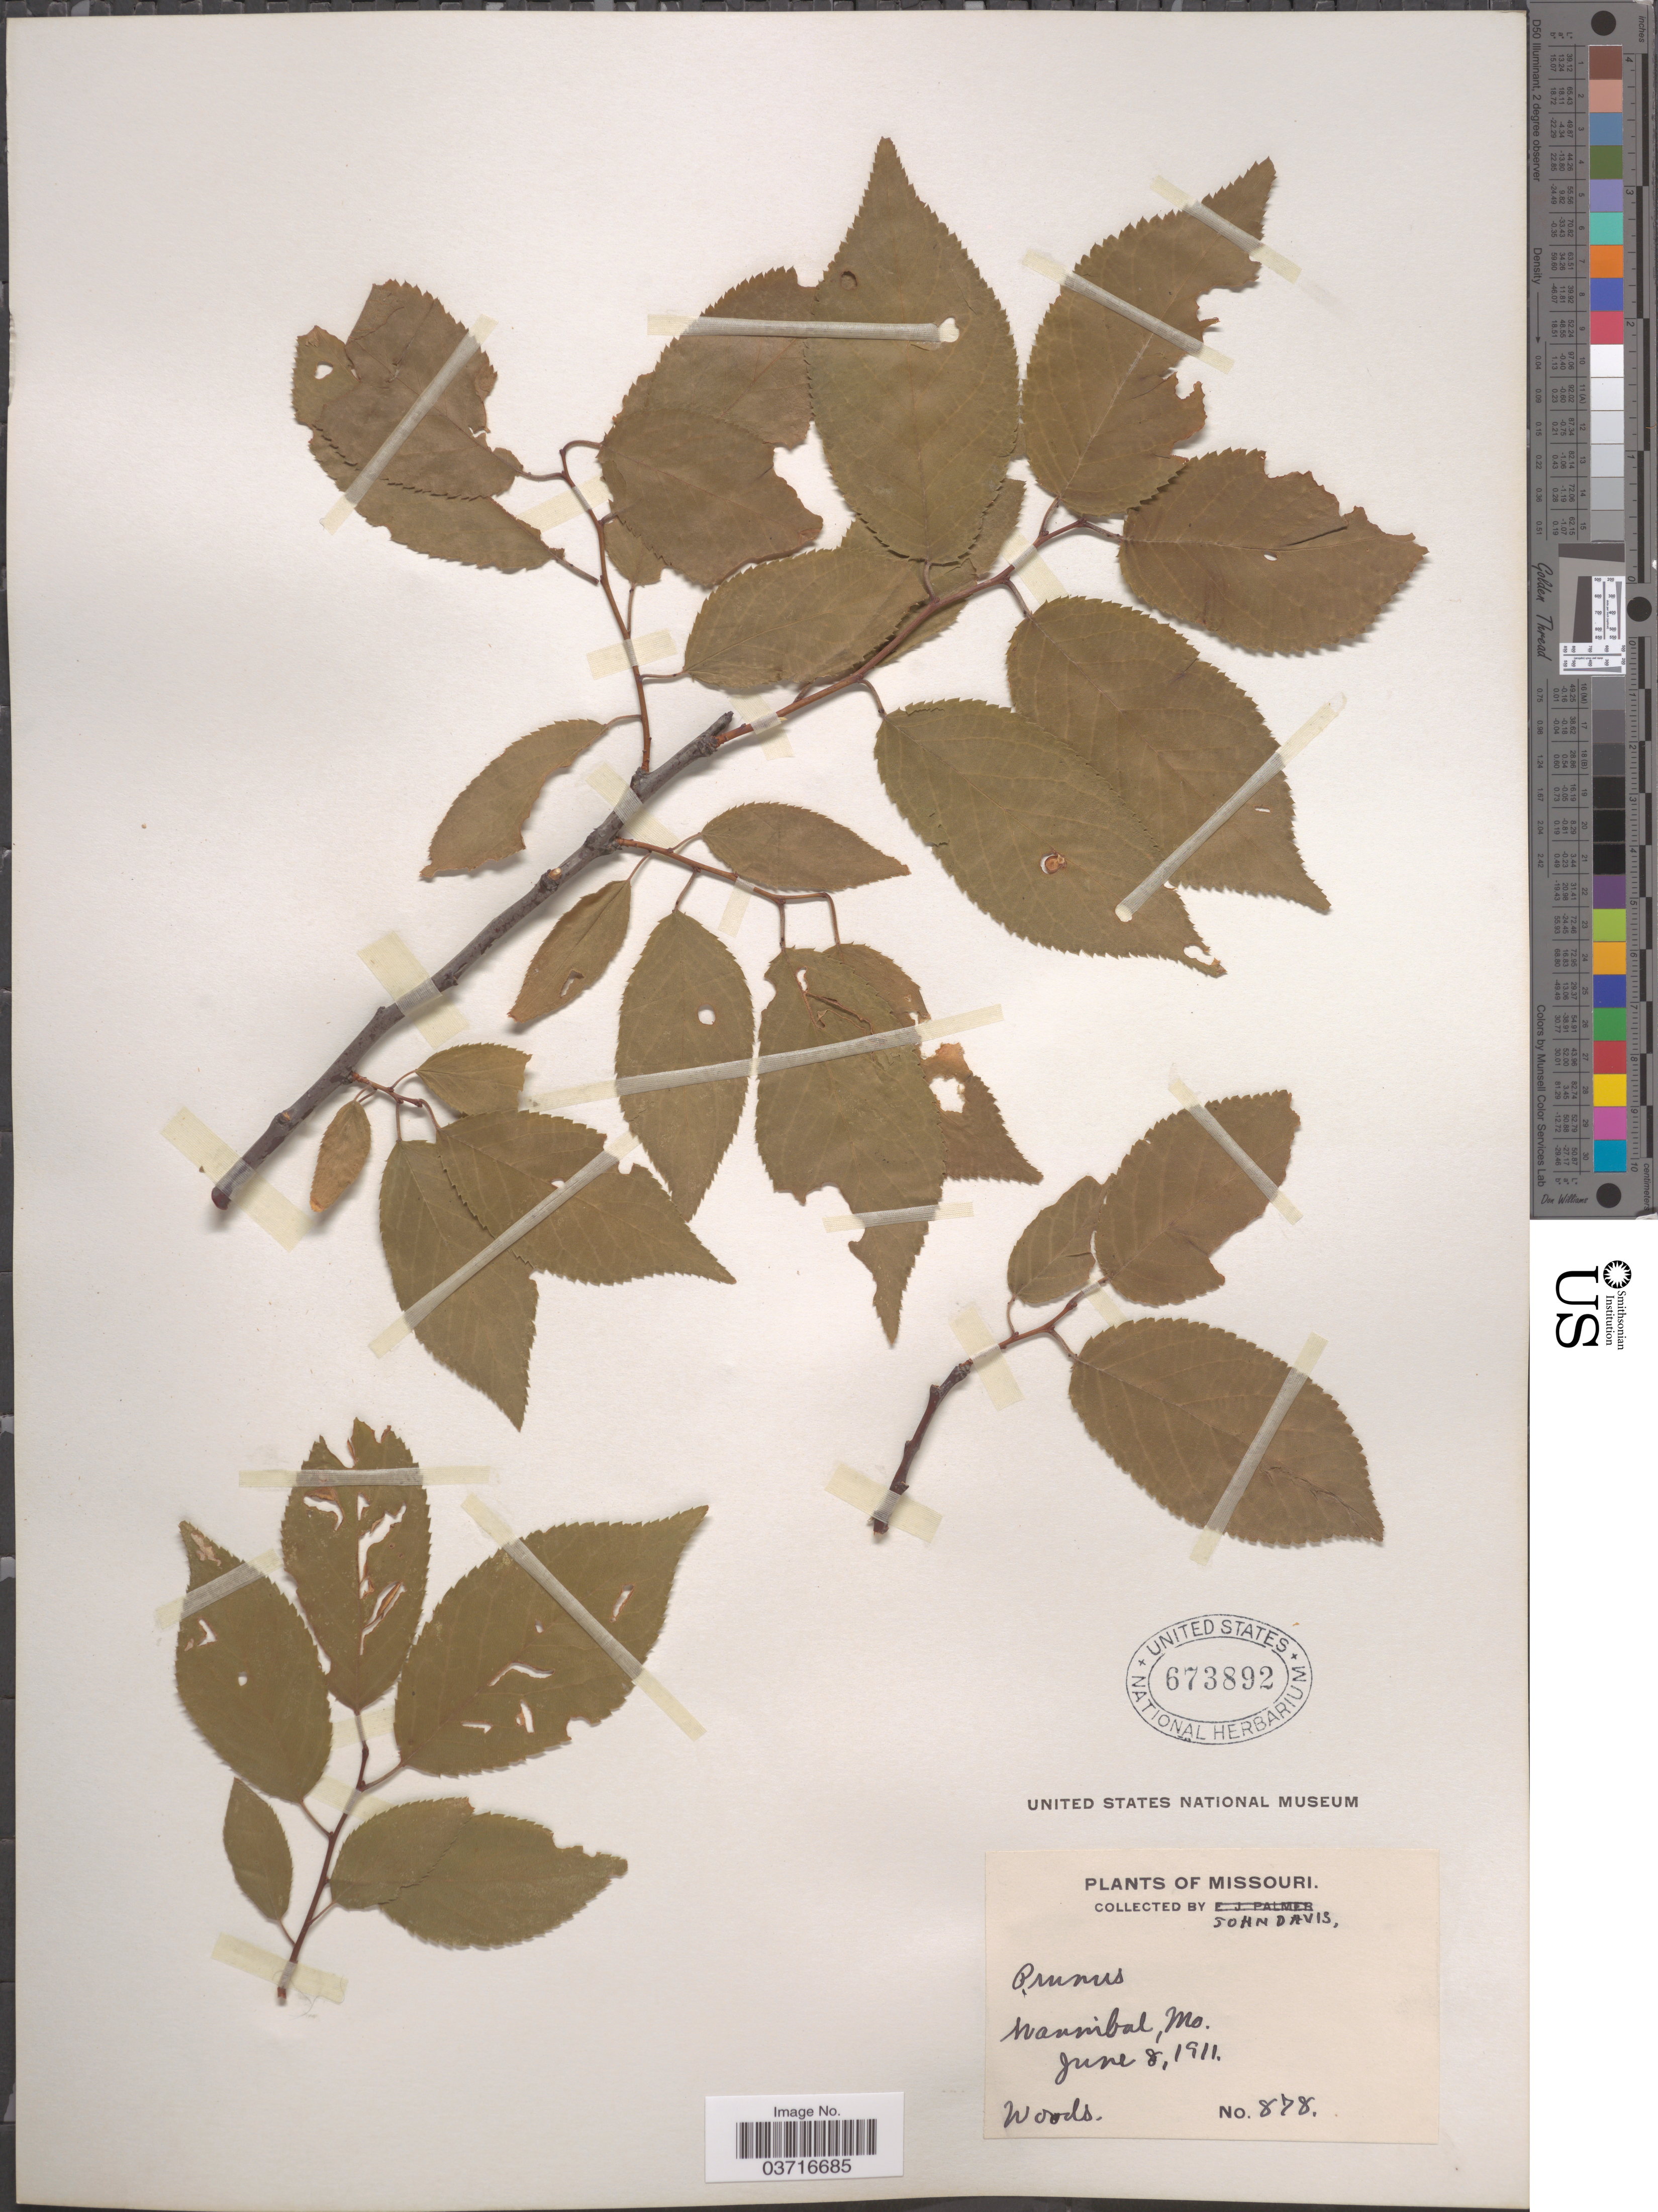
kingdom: Plantae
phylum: Tracheophyta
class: Magnoliopsida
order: Rosales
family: Rosaceae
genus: Prunus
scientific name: Prunus sp.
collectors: J. Davis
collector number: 878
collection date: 1911-06-08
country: United States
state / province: Missouri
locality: Hannibal.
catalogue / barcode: US 673892